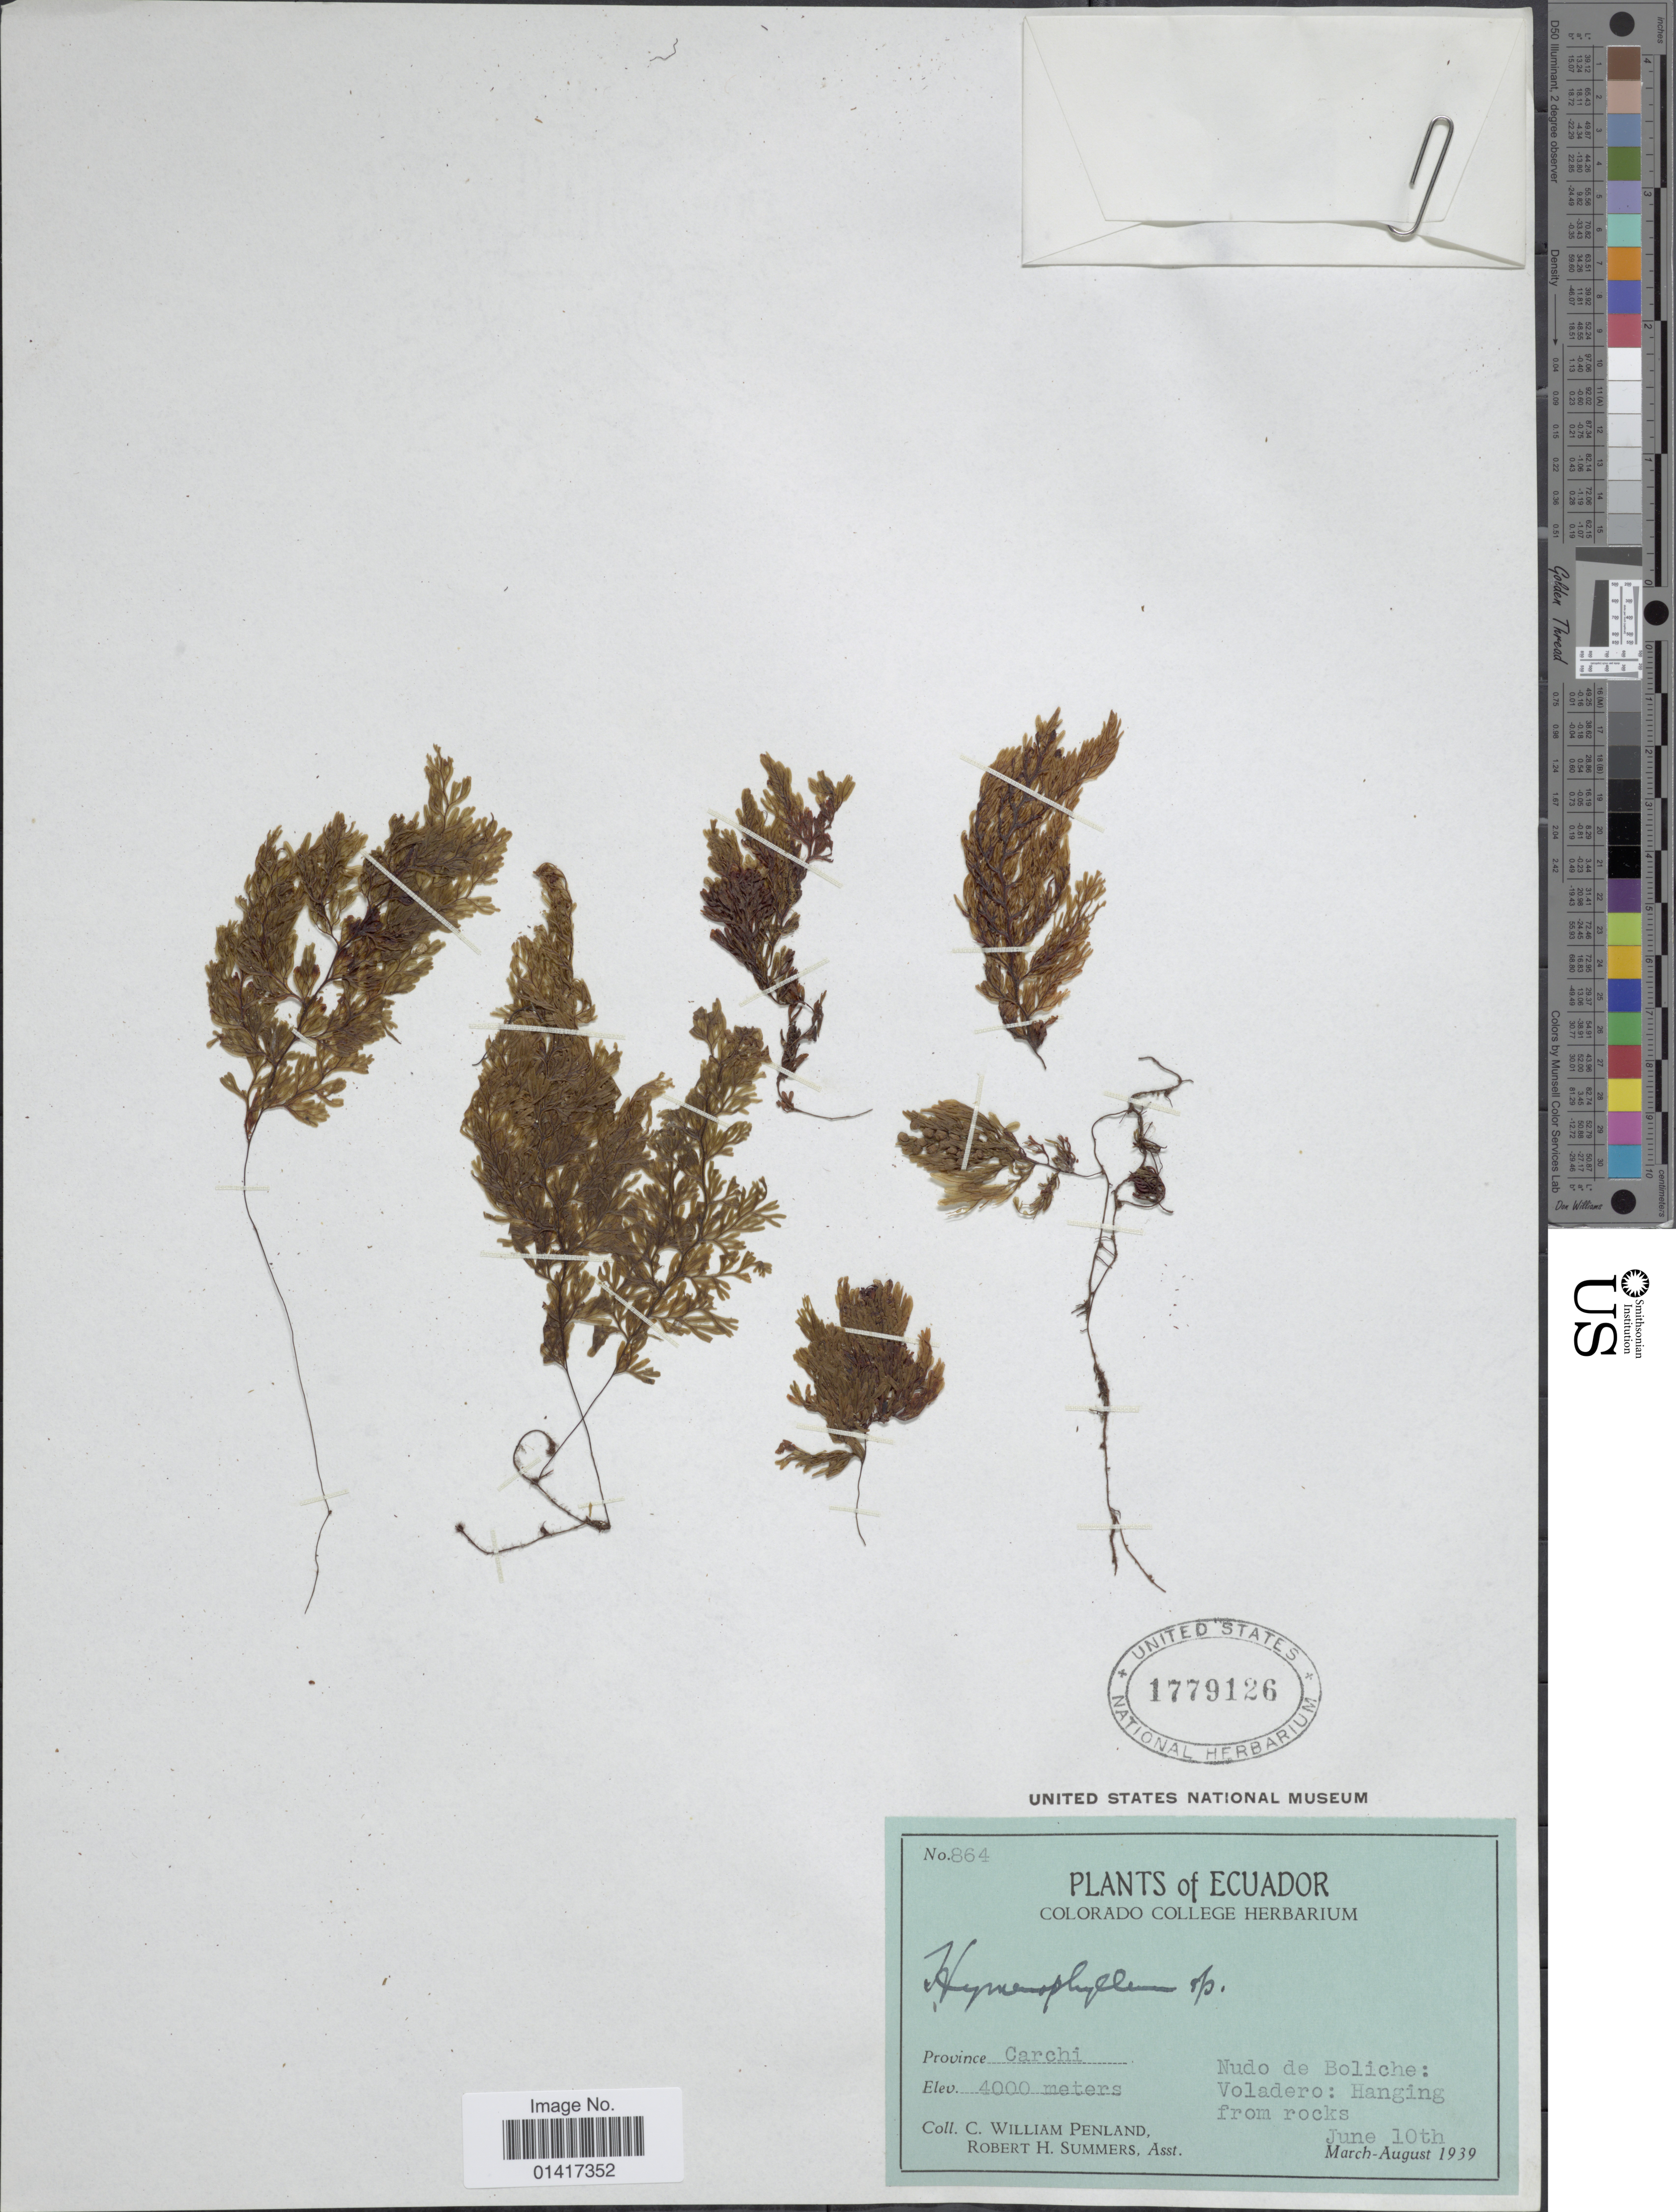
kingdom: Plantae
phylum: Tracheophyta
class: Polypodiopsida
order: Hymenophyllales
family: Hymenophyllaceae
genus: Hymenophyllum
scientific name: Hymenophyllum sp.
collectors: C. W. Penland & R. Summers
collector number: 864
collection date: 1939-06-10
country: Ecuador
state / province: Carchi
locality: Nudo de Boliche: Voladero: Hanging from rocks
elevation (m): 4000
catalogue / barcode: US 1779126